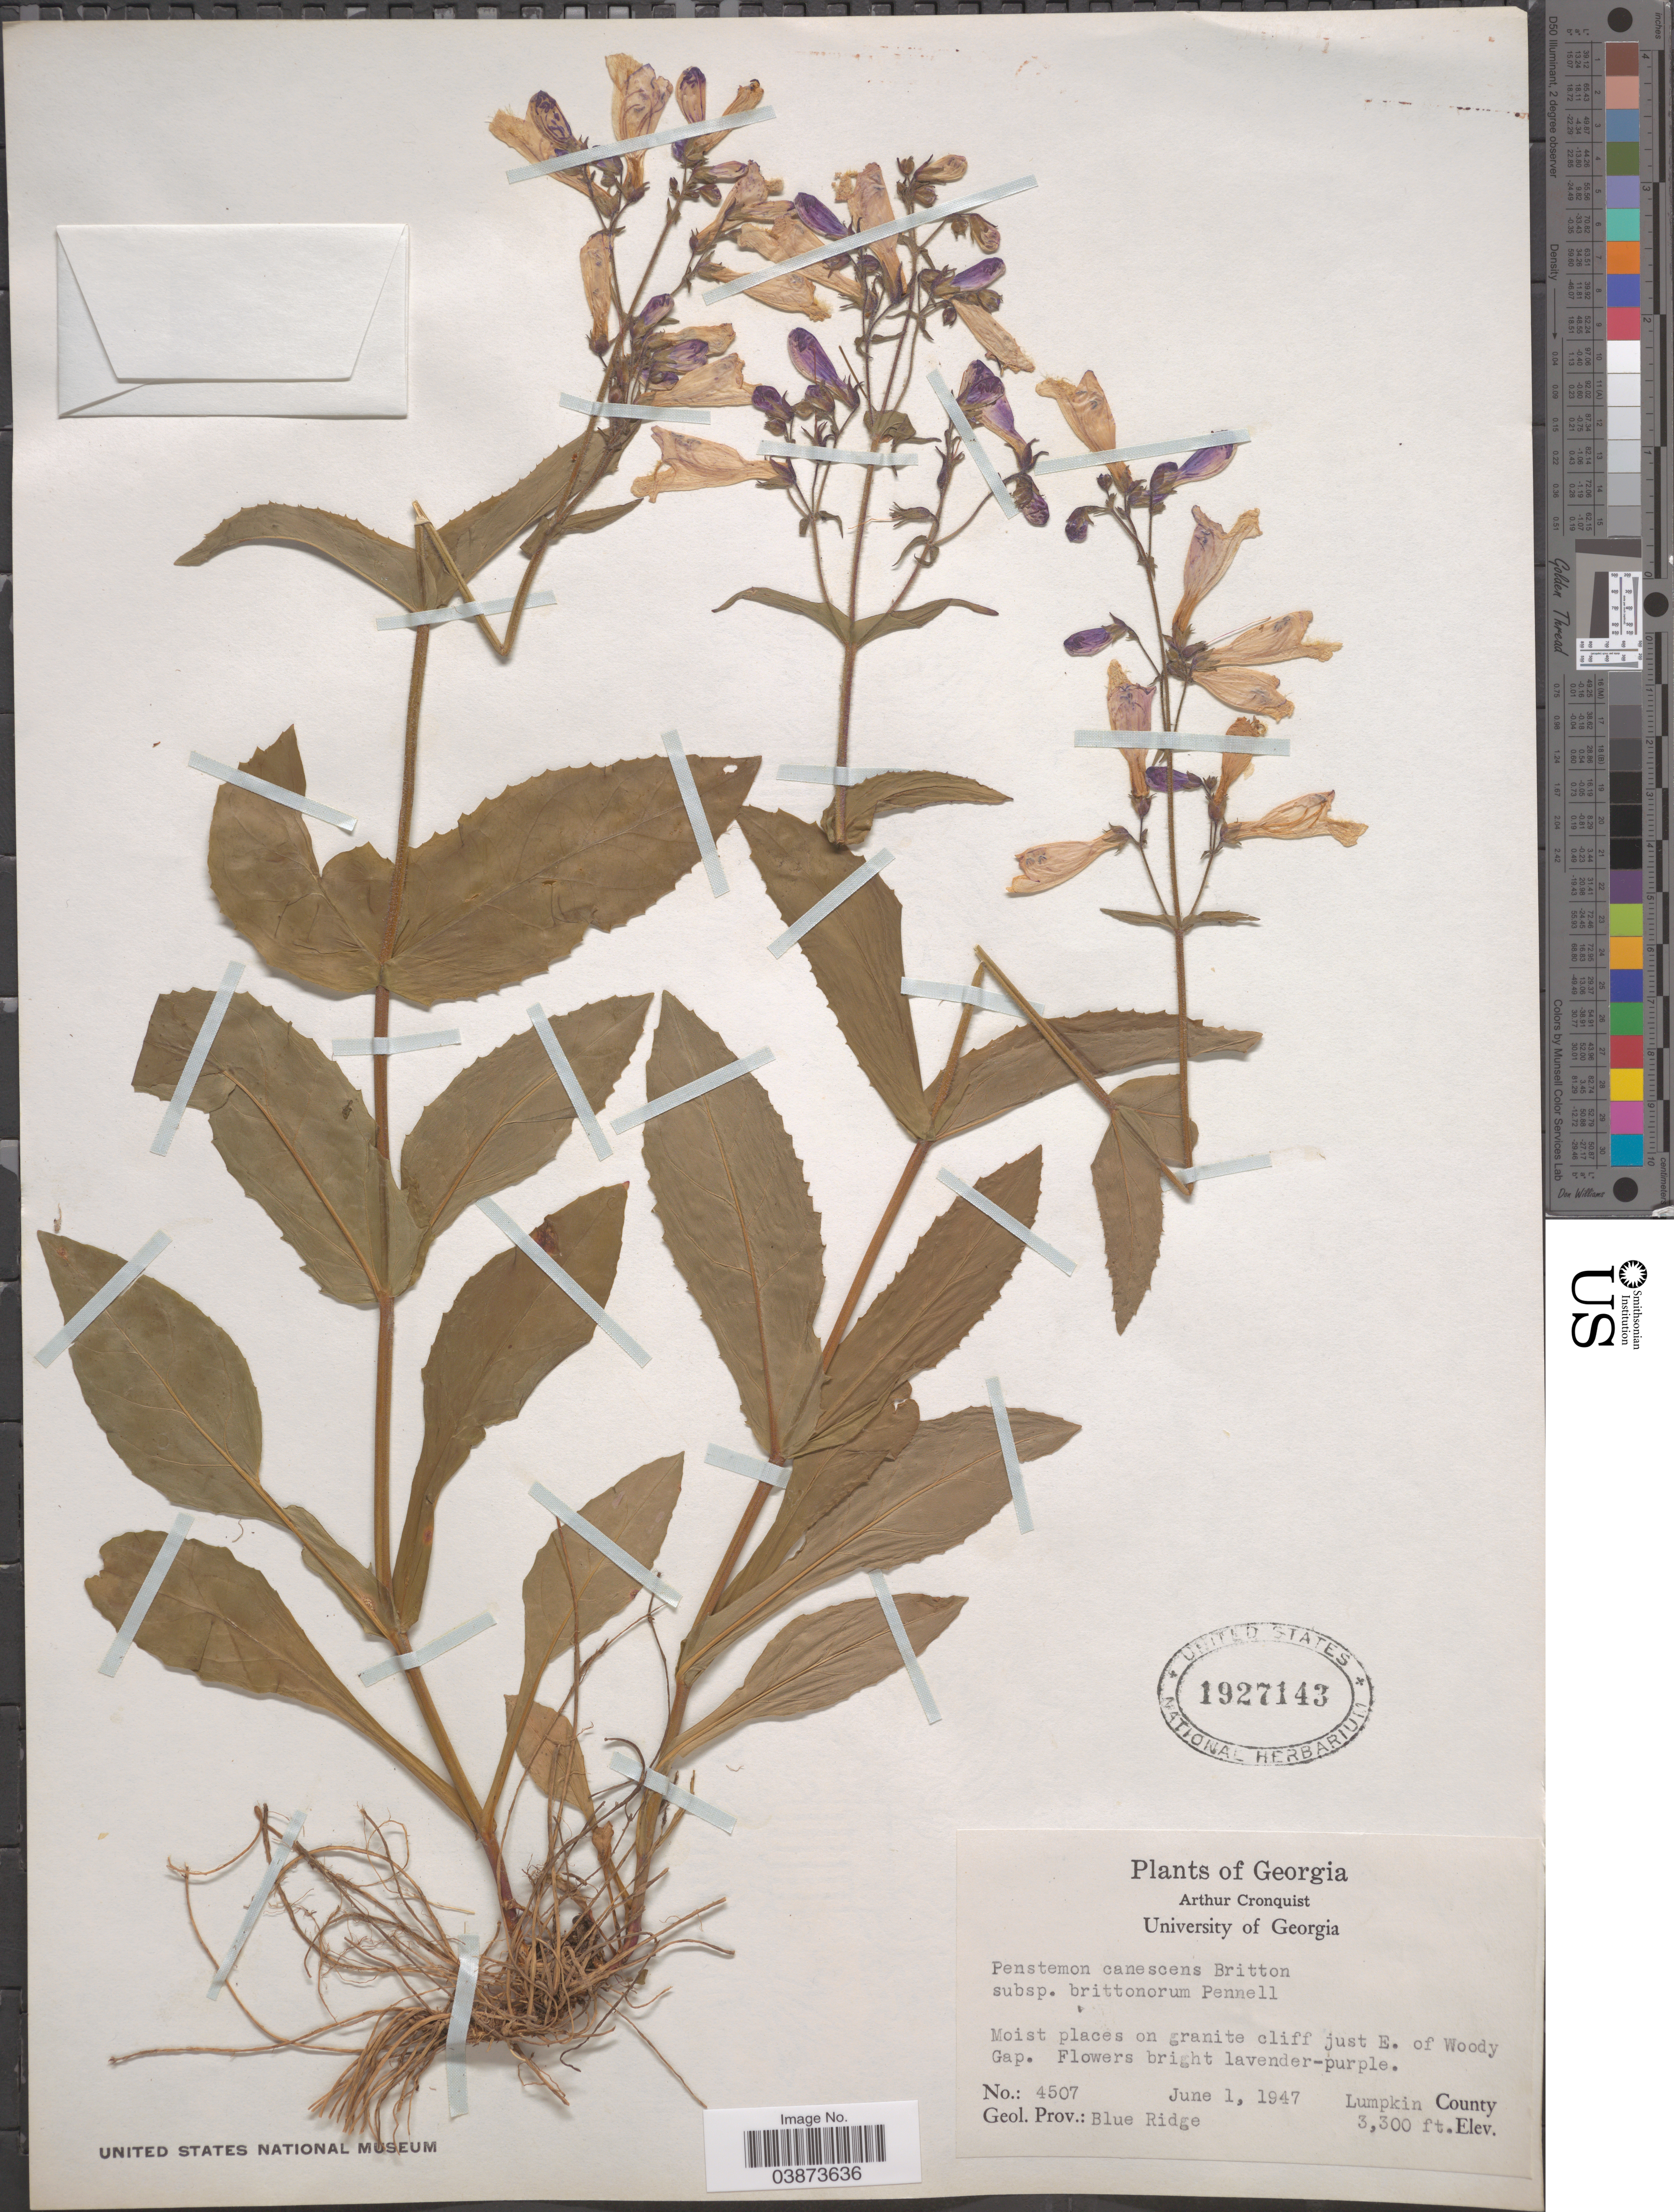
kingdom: Plantae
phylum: Tracheophyta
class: Magnoliopsida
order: Lamiales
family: Plantaginaceae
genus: Penstemon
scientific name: Penstemon canescens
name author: L.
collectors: A. J. Cronquist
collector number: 4507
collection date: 1947-06-01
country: United States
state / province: Georgia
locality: Moist places on granite cliff just E. of Woody Gap. Lumpkin County. Geol. Prov.: Blue Ridge.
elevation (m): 1006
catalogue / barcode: US 1927143